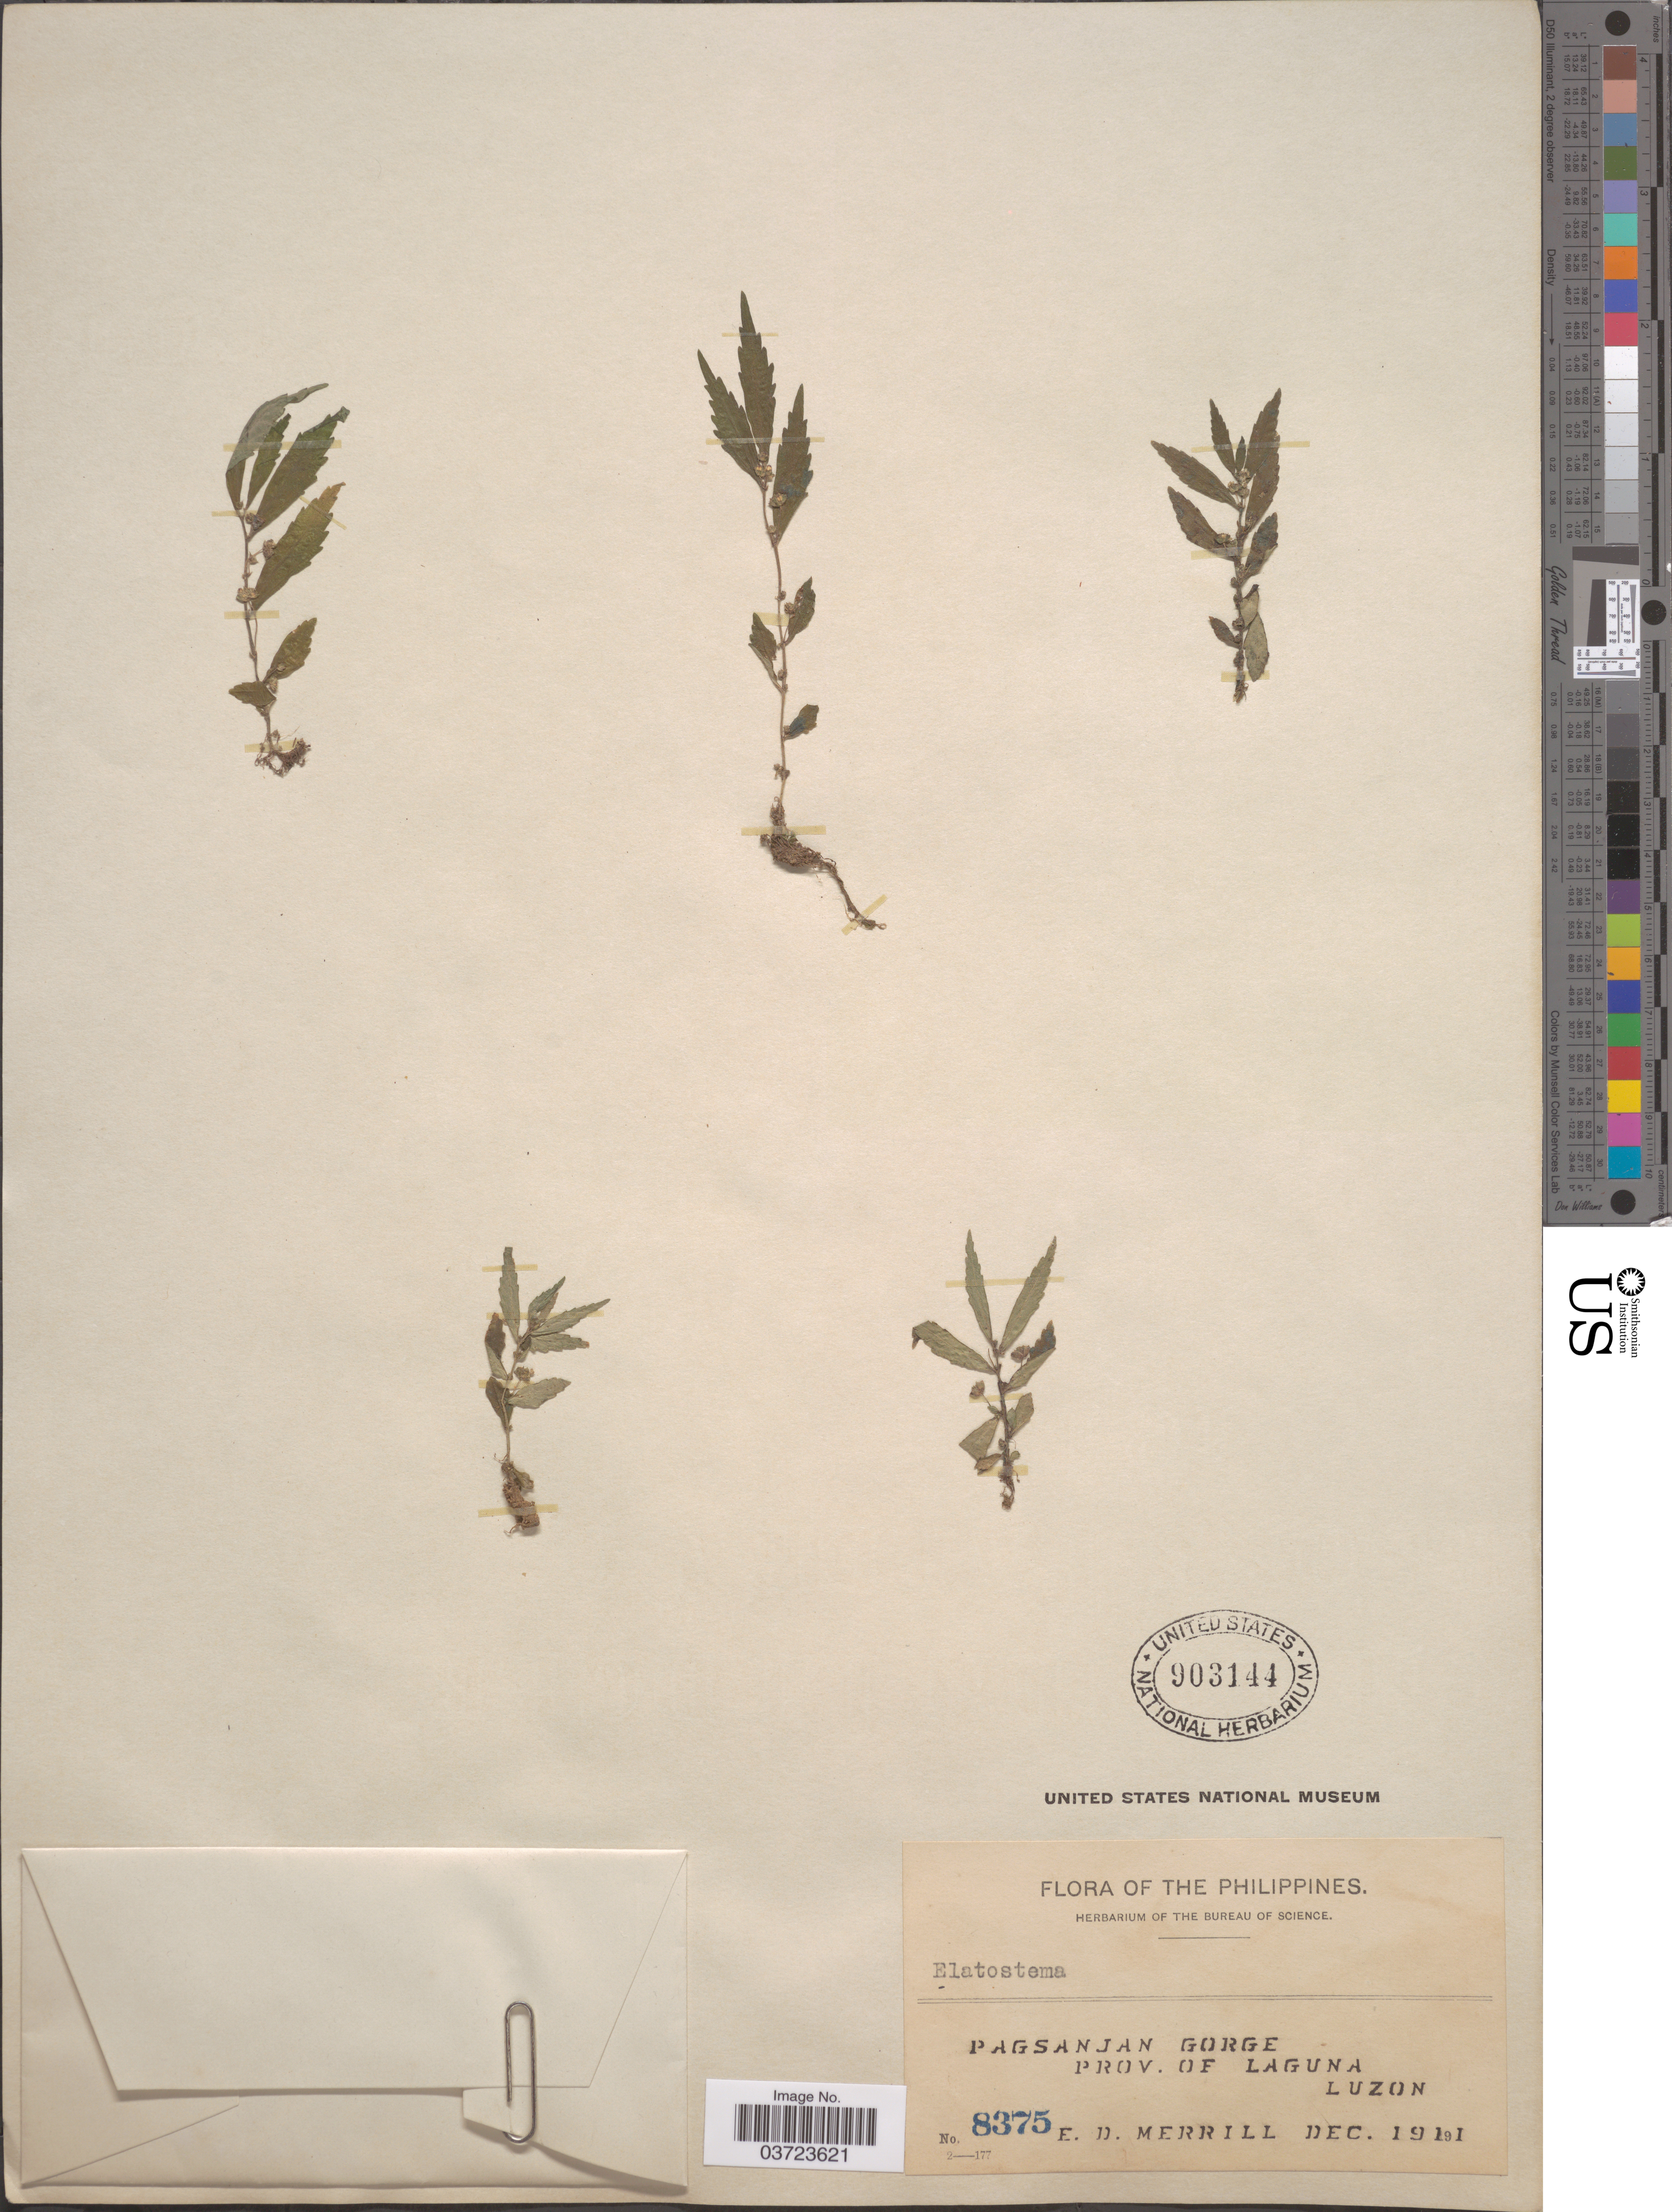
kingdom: Plantae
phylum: Tracheophyta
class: Magnoliopsida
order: Rosales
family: Urticaceae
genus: Elatostema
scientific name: Elatostema sp.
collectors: E. D. Merrill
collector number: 8375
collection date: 1911-12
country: Philippines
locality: Pagsanjan Gorge. Prov. of Laguna. Luzon.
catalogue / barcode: US 903144